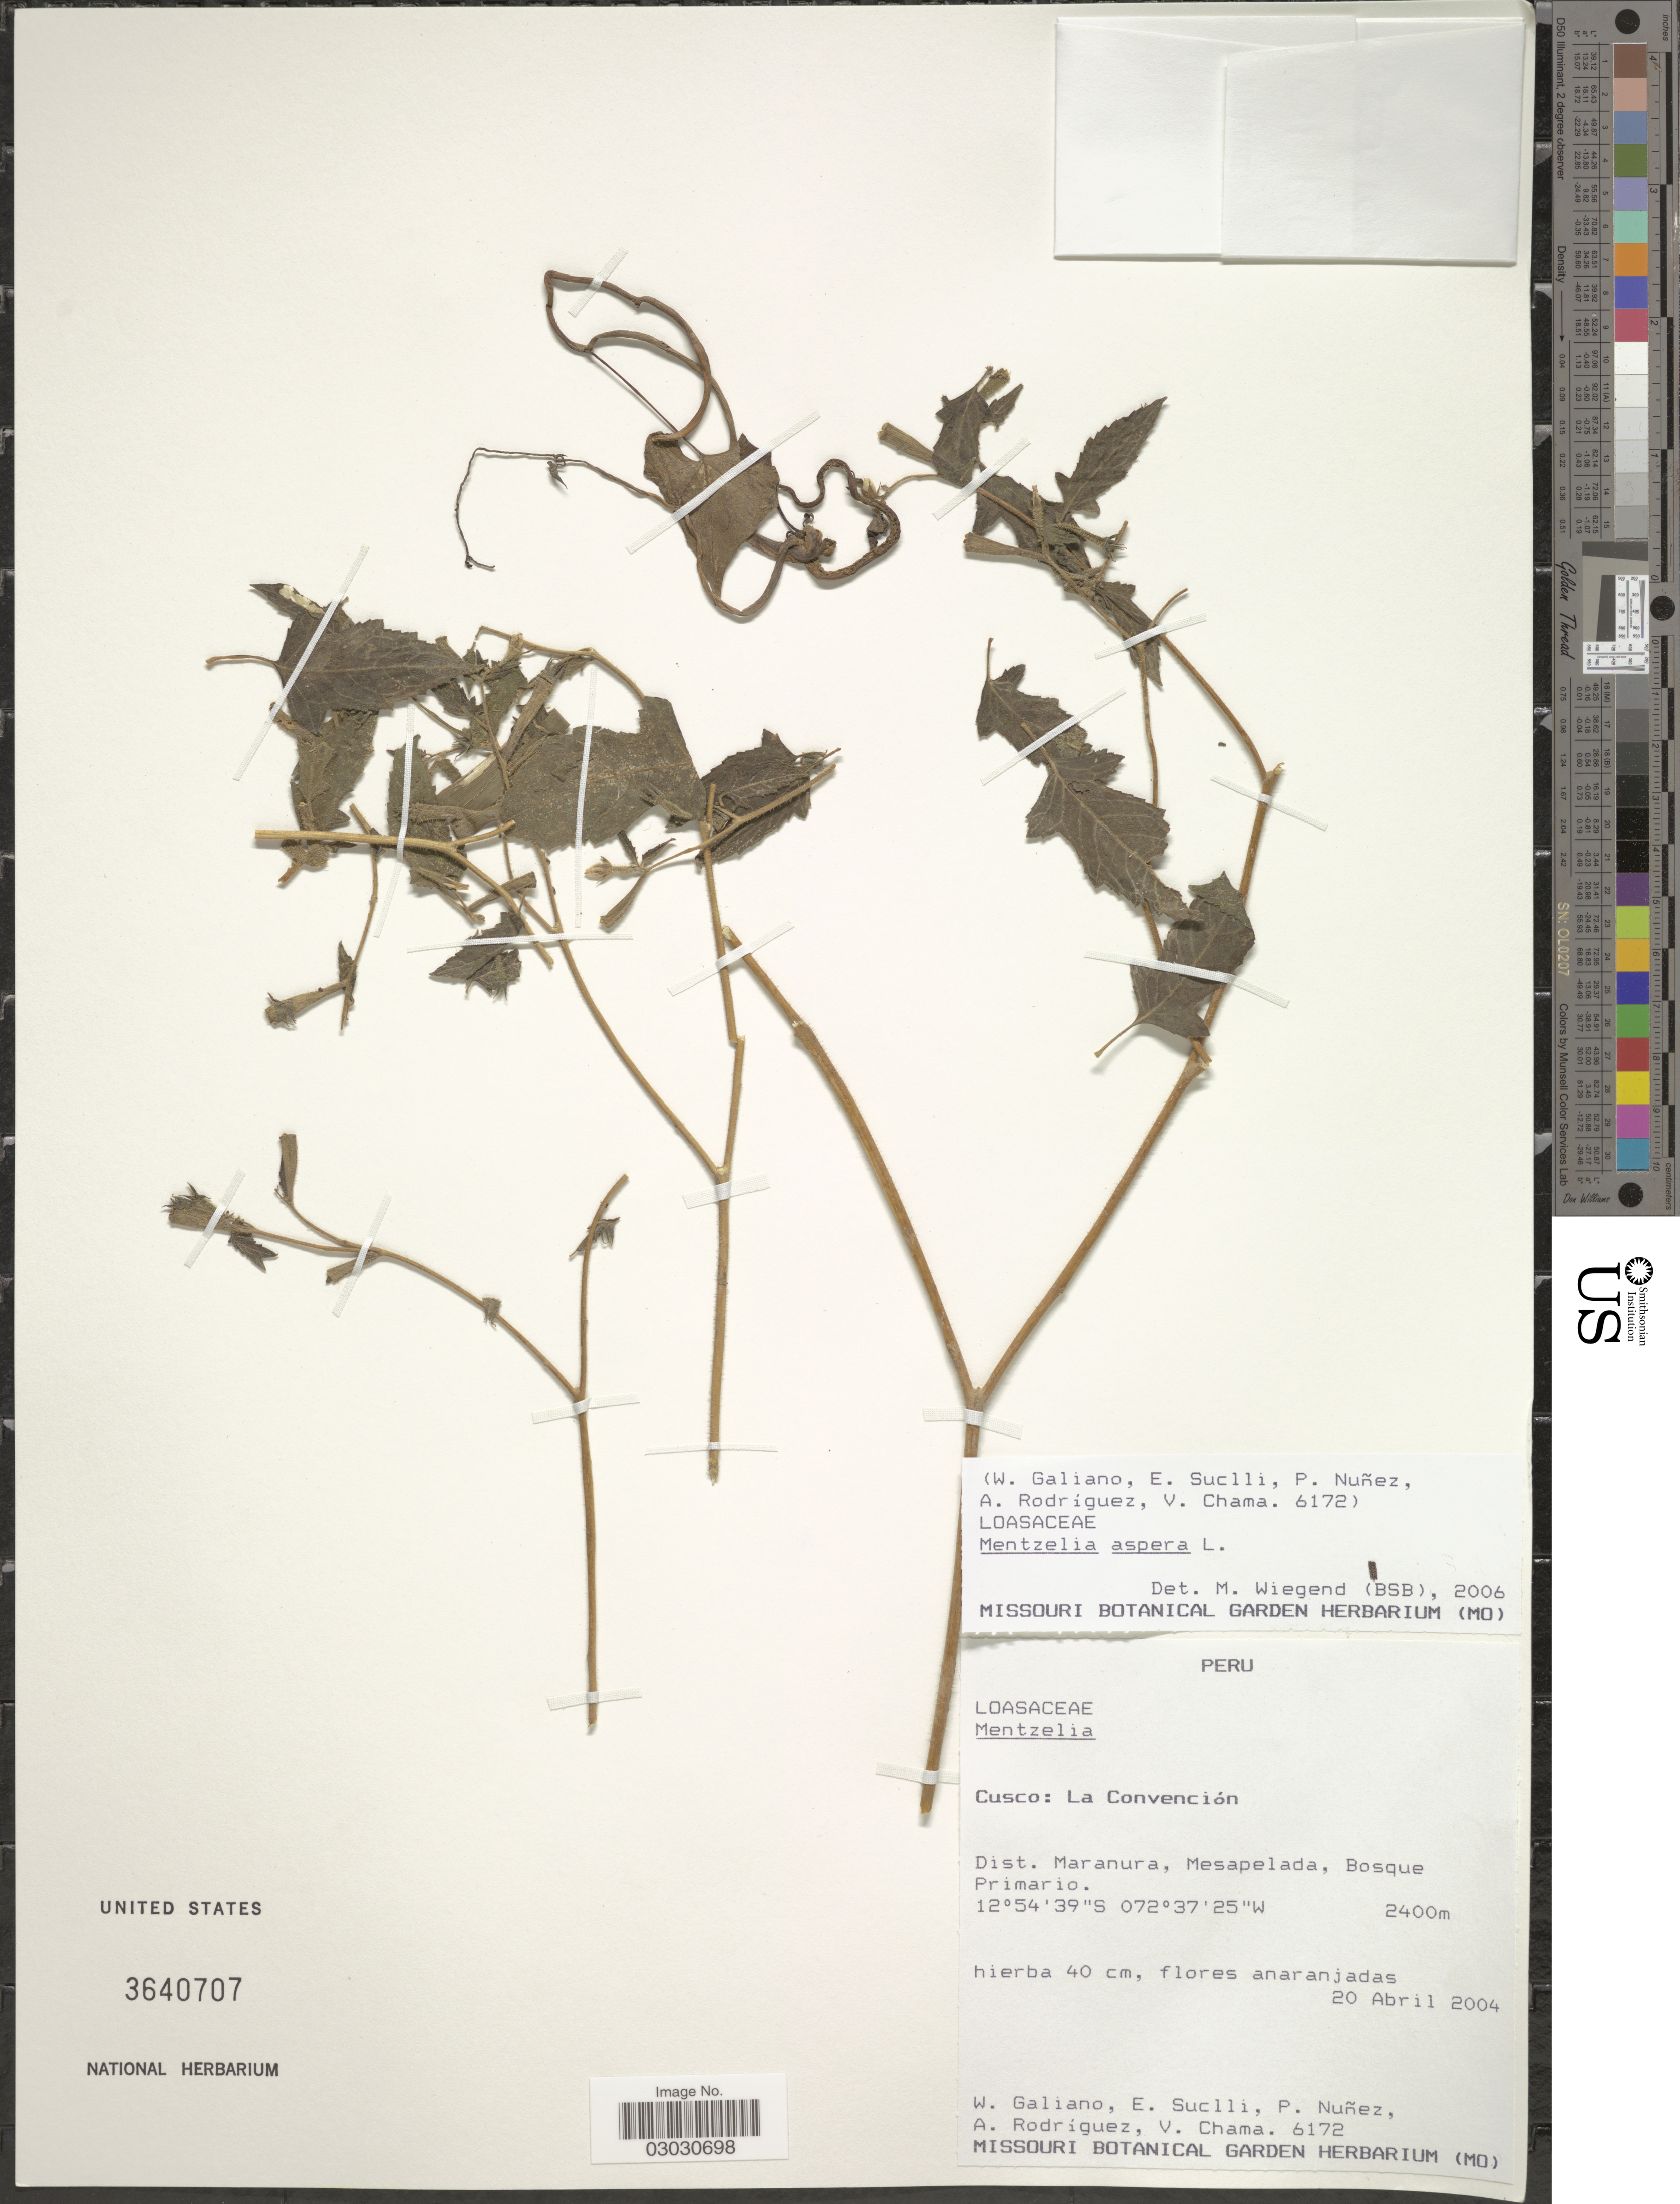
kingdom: Plantae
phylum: Tracheophyta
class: Magnoliopsida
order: Cornales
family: Loasaceae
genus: Mentzelia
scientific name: Mentzelia aspera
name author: L.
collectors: W. Galiano, E. Suclli, P. Nuñez V., A. Rodríguez & V. Chama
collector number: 6172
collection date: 2004-04-20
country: Peru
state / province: Cusco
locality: La Convención. Dist. Maranura, Mesapelada, Bosque Primario.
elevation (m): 2400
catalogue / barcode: US 3640707